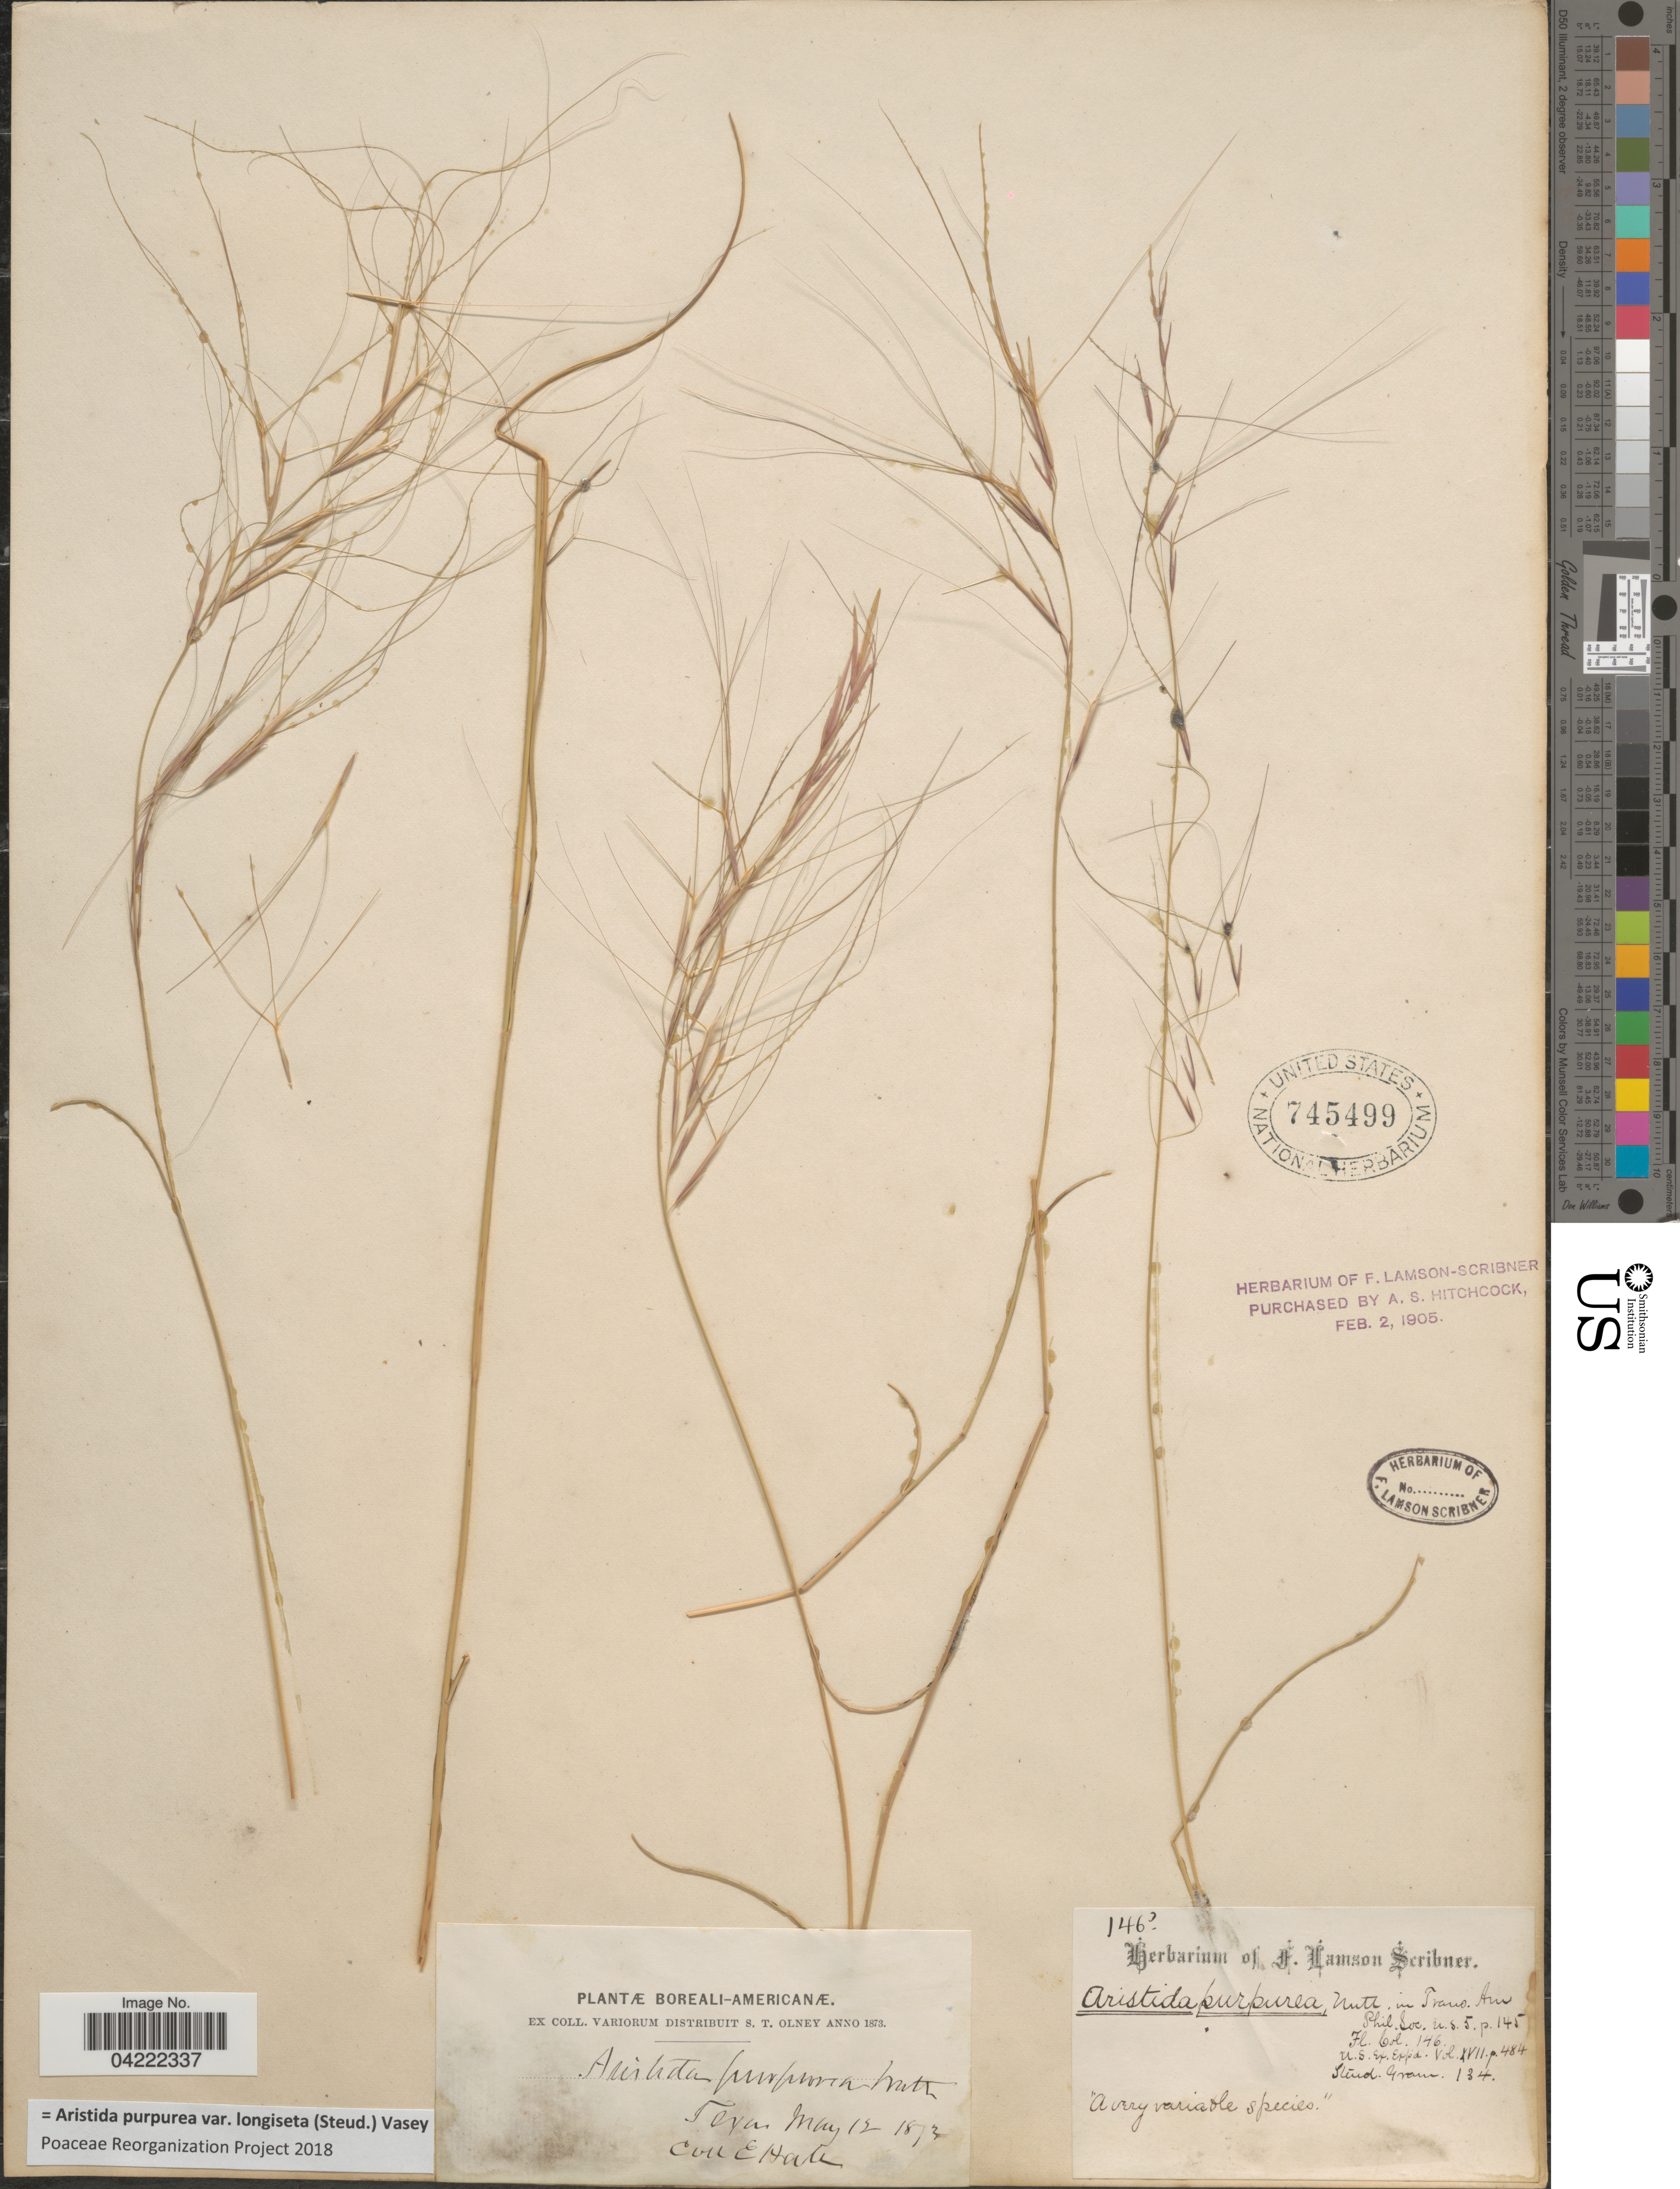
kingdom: Plantae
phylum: Tracheophyta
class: Liliopsida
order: Poales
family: Poaceae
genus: Aristida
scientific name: Aristida purpurea var. longiseta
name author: (Steud.) Vasey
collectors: E. Hall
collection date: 1872-05-12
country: United States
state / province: Texas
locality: Boreali-Americanæ.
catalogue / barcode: US 745499